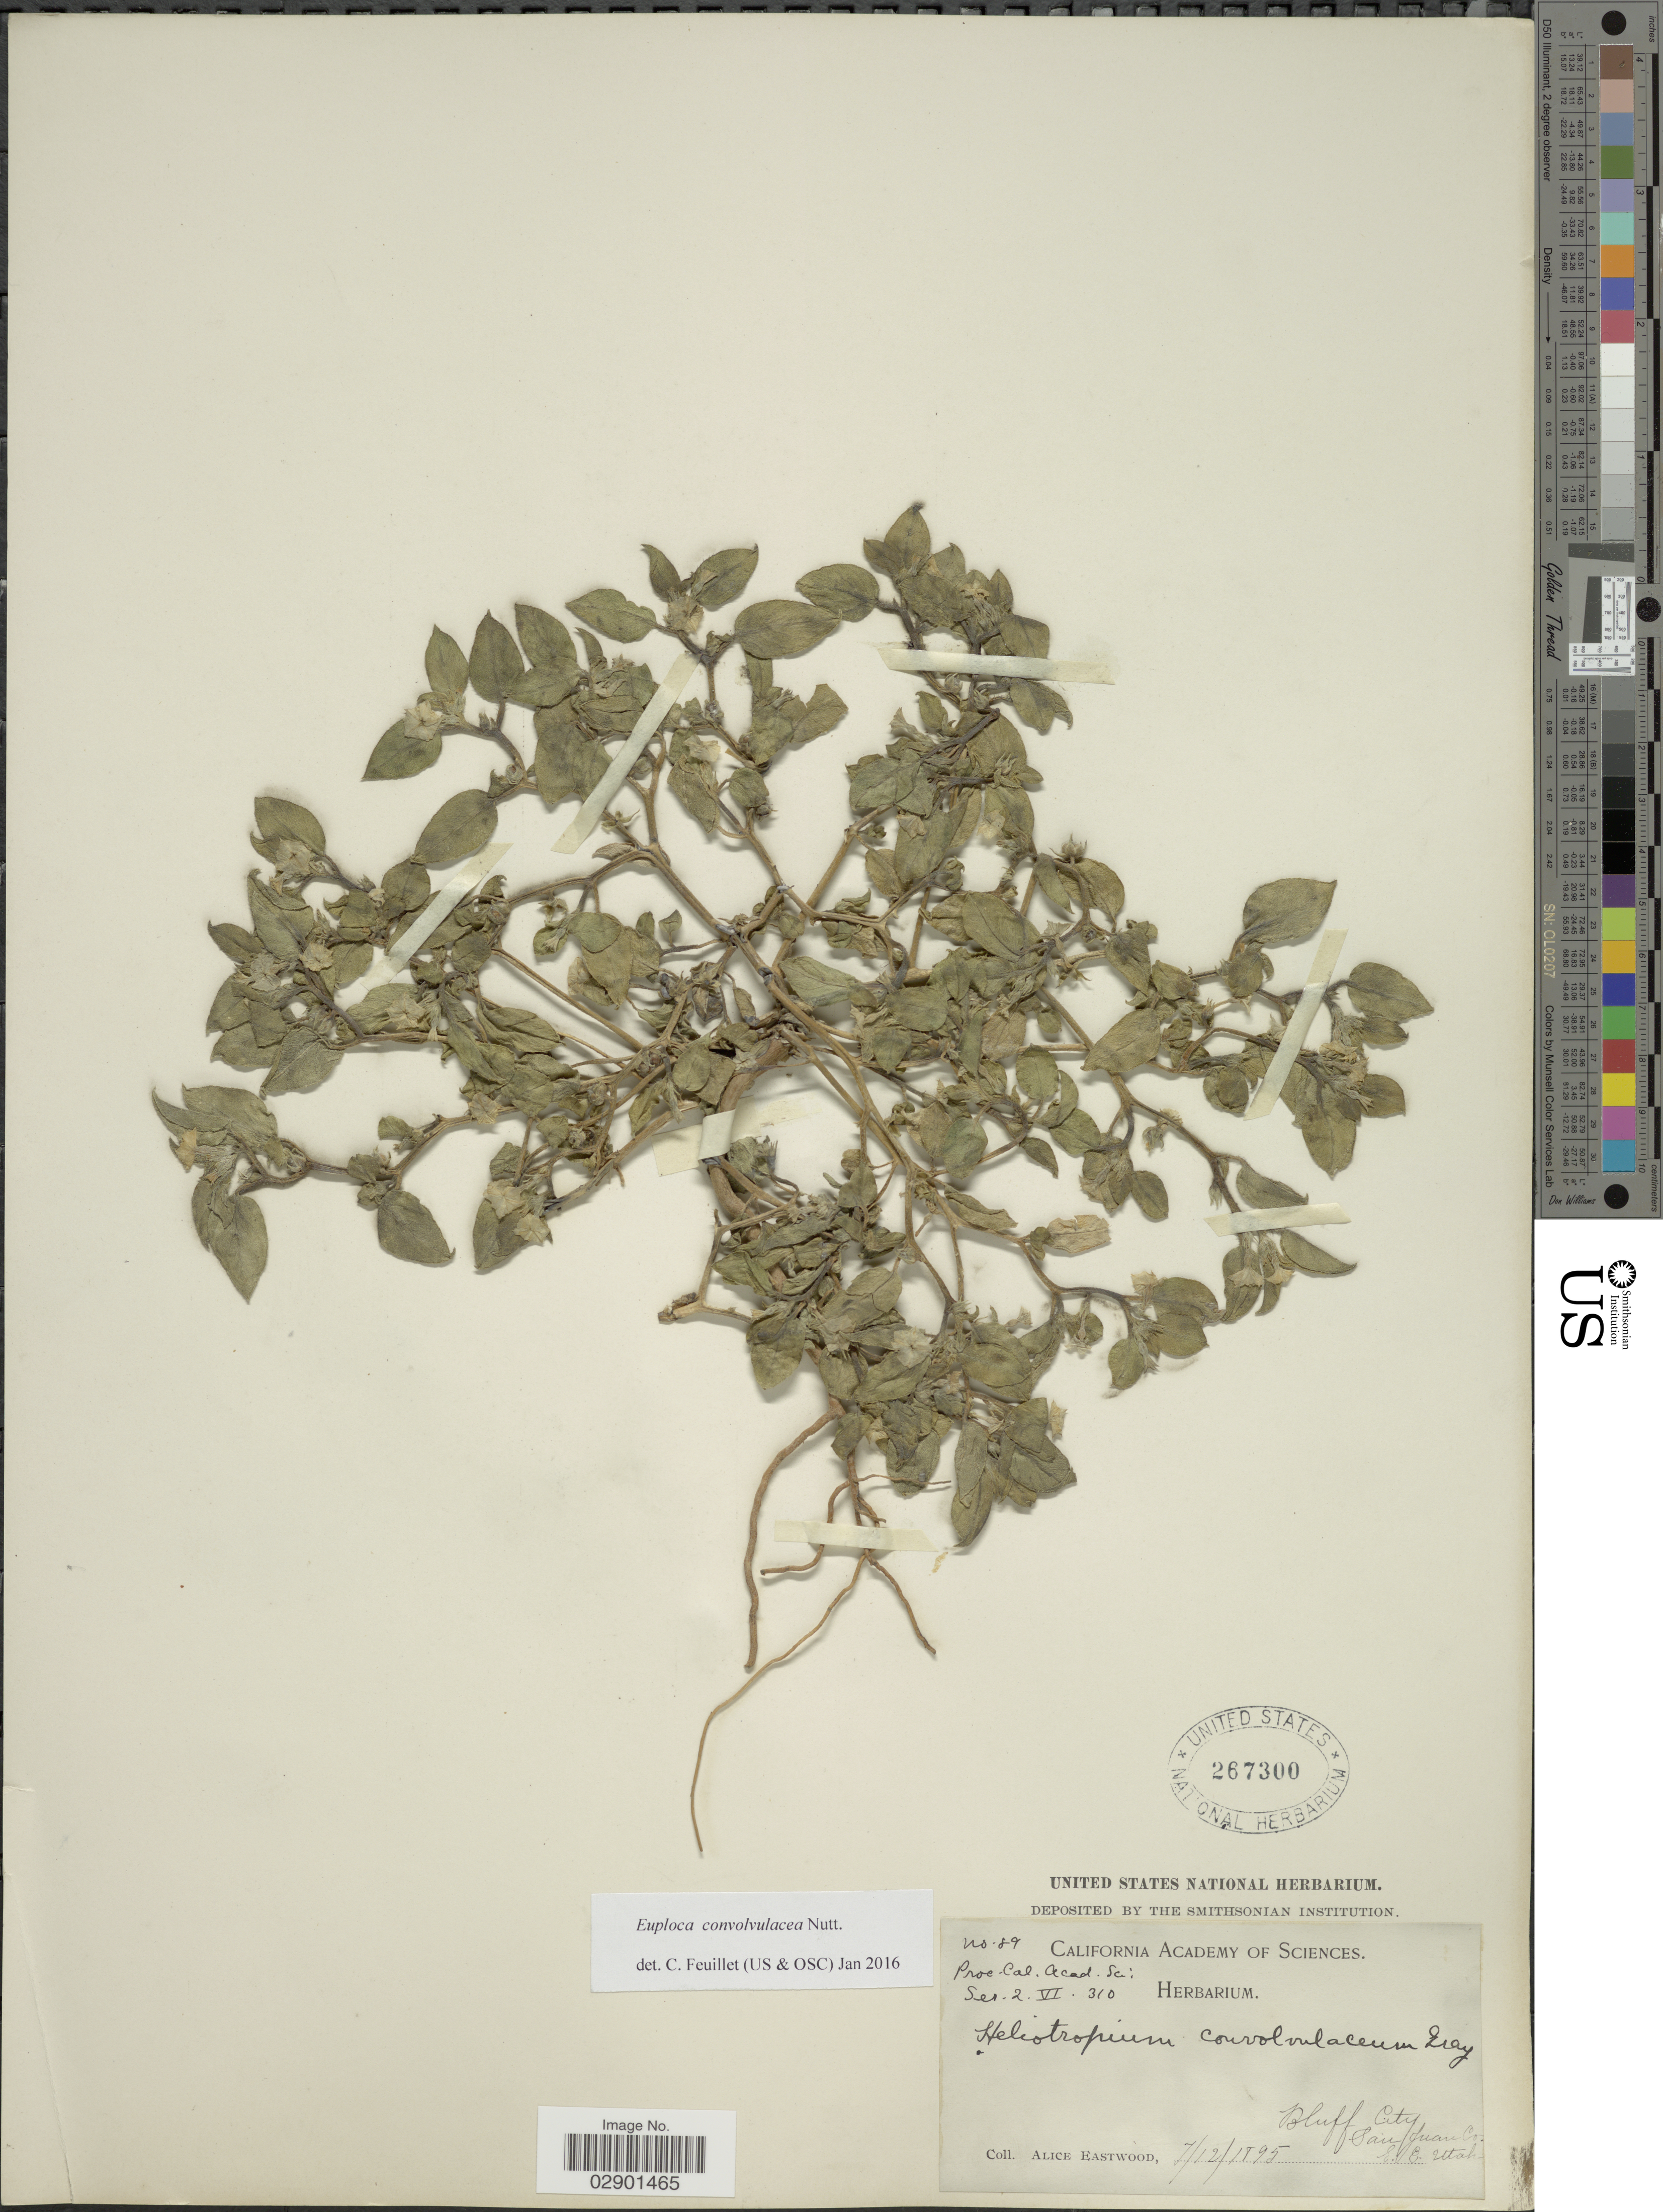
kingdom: Plantae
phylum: Tracheophyta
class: Magnoliopsida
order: Boraginales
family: Heliotropiaceae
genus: Euploca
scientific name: Euploca convolvulacea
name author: Nutt.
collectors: A. Eastwood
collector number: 89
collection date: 1895-07-12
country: United States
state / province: Utah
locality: Bluff City, San Juan Co. S.E. Utah.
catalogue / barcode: US 267300